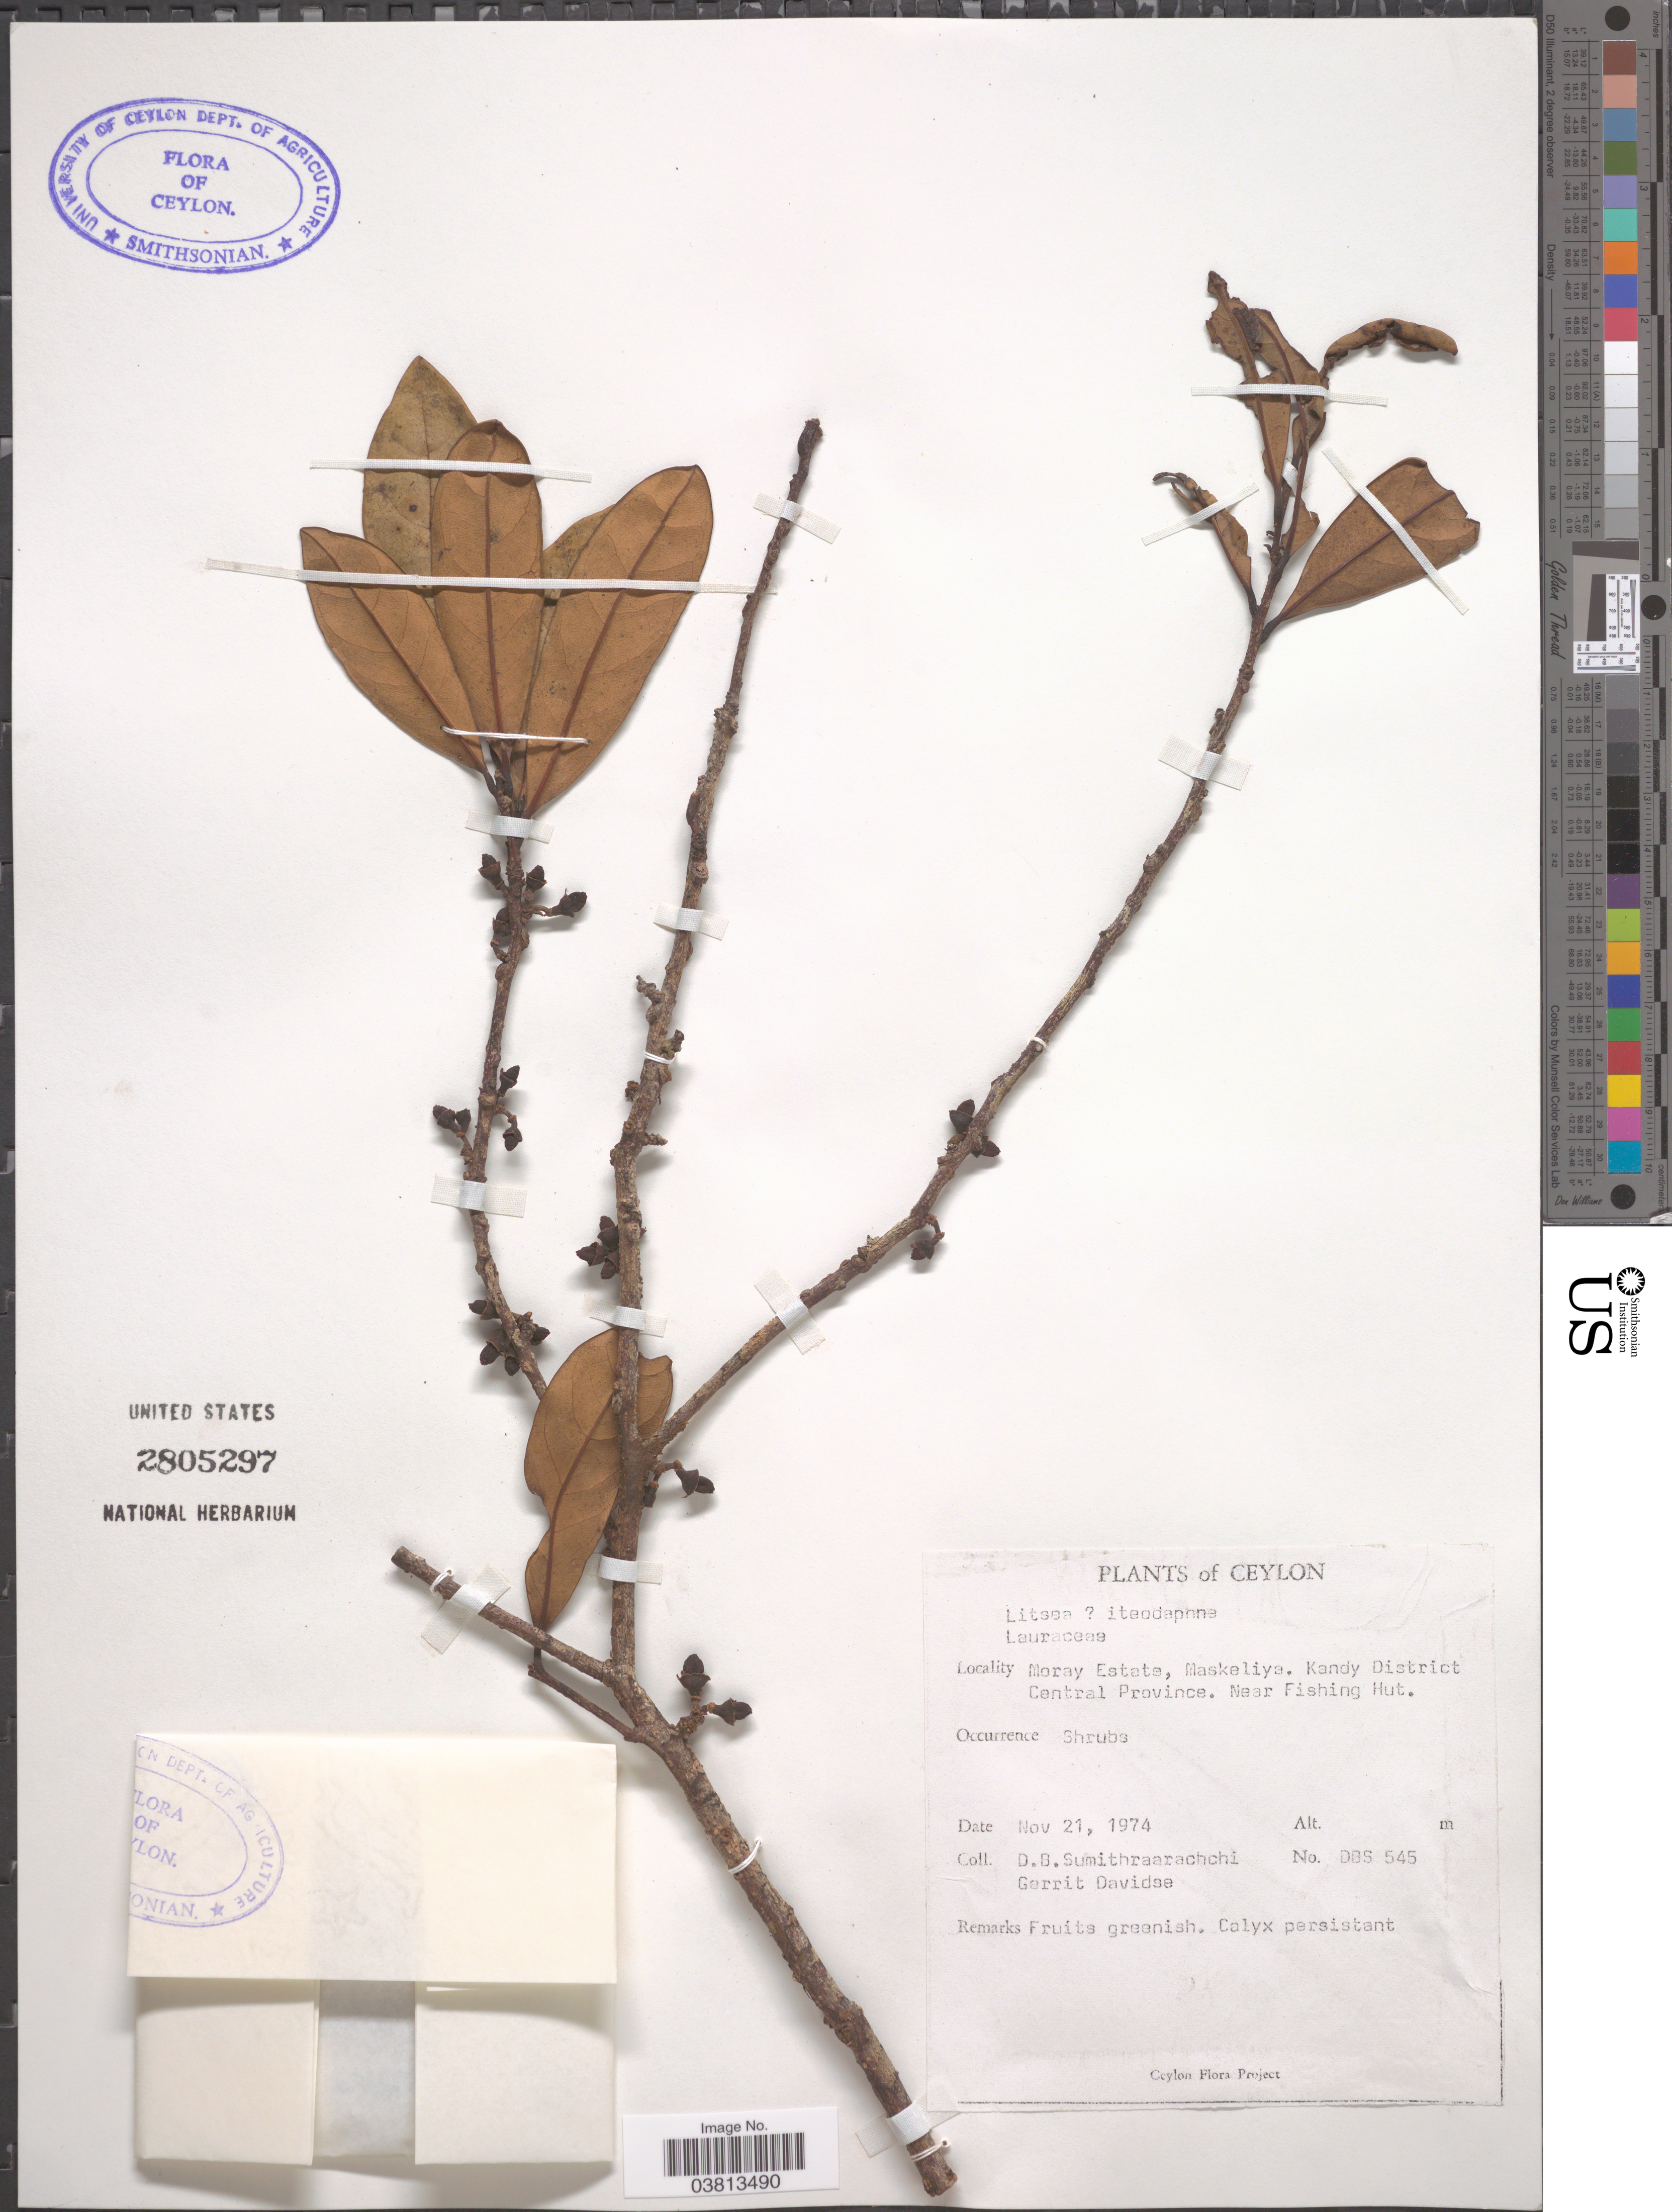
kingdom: Plantae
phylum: Tracheophyta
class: Magnoliopsida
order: Laurales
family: Lauraceae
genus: Litsea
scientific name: Litsea iteodaphne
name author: Hook. f.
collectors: D. B. Sumithraarachchi & G. Davidse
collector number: DBS545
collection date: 1974-11-21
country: Sri Lanka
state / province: Central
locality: Ceylon. Moray Estate, Maskeliya. Kandy District. Near Fishing Hut. Shrubs.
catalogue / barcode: US 2805297